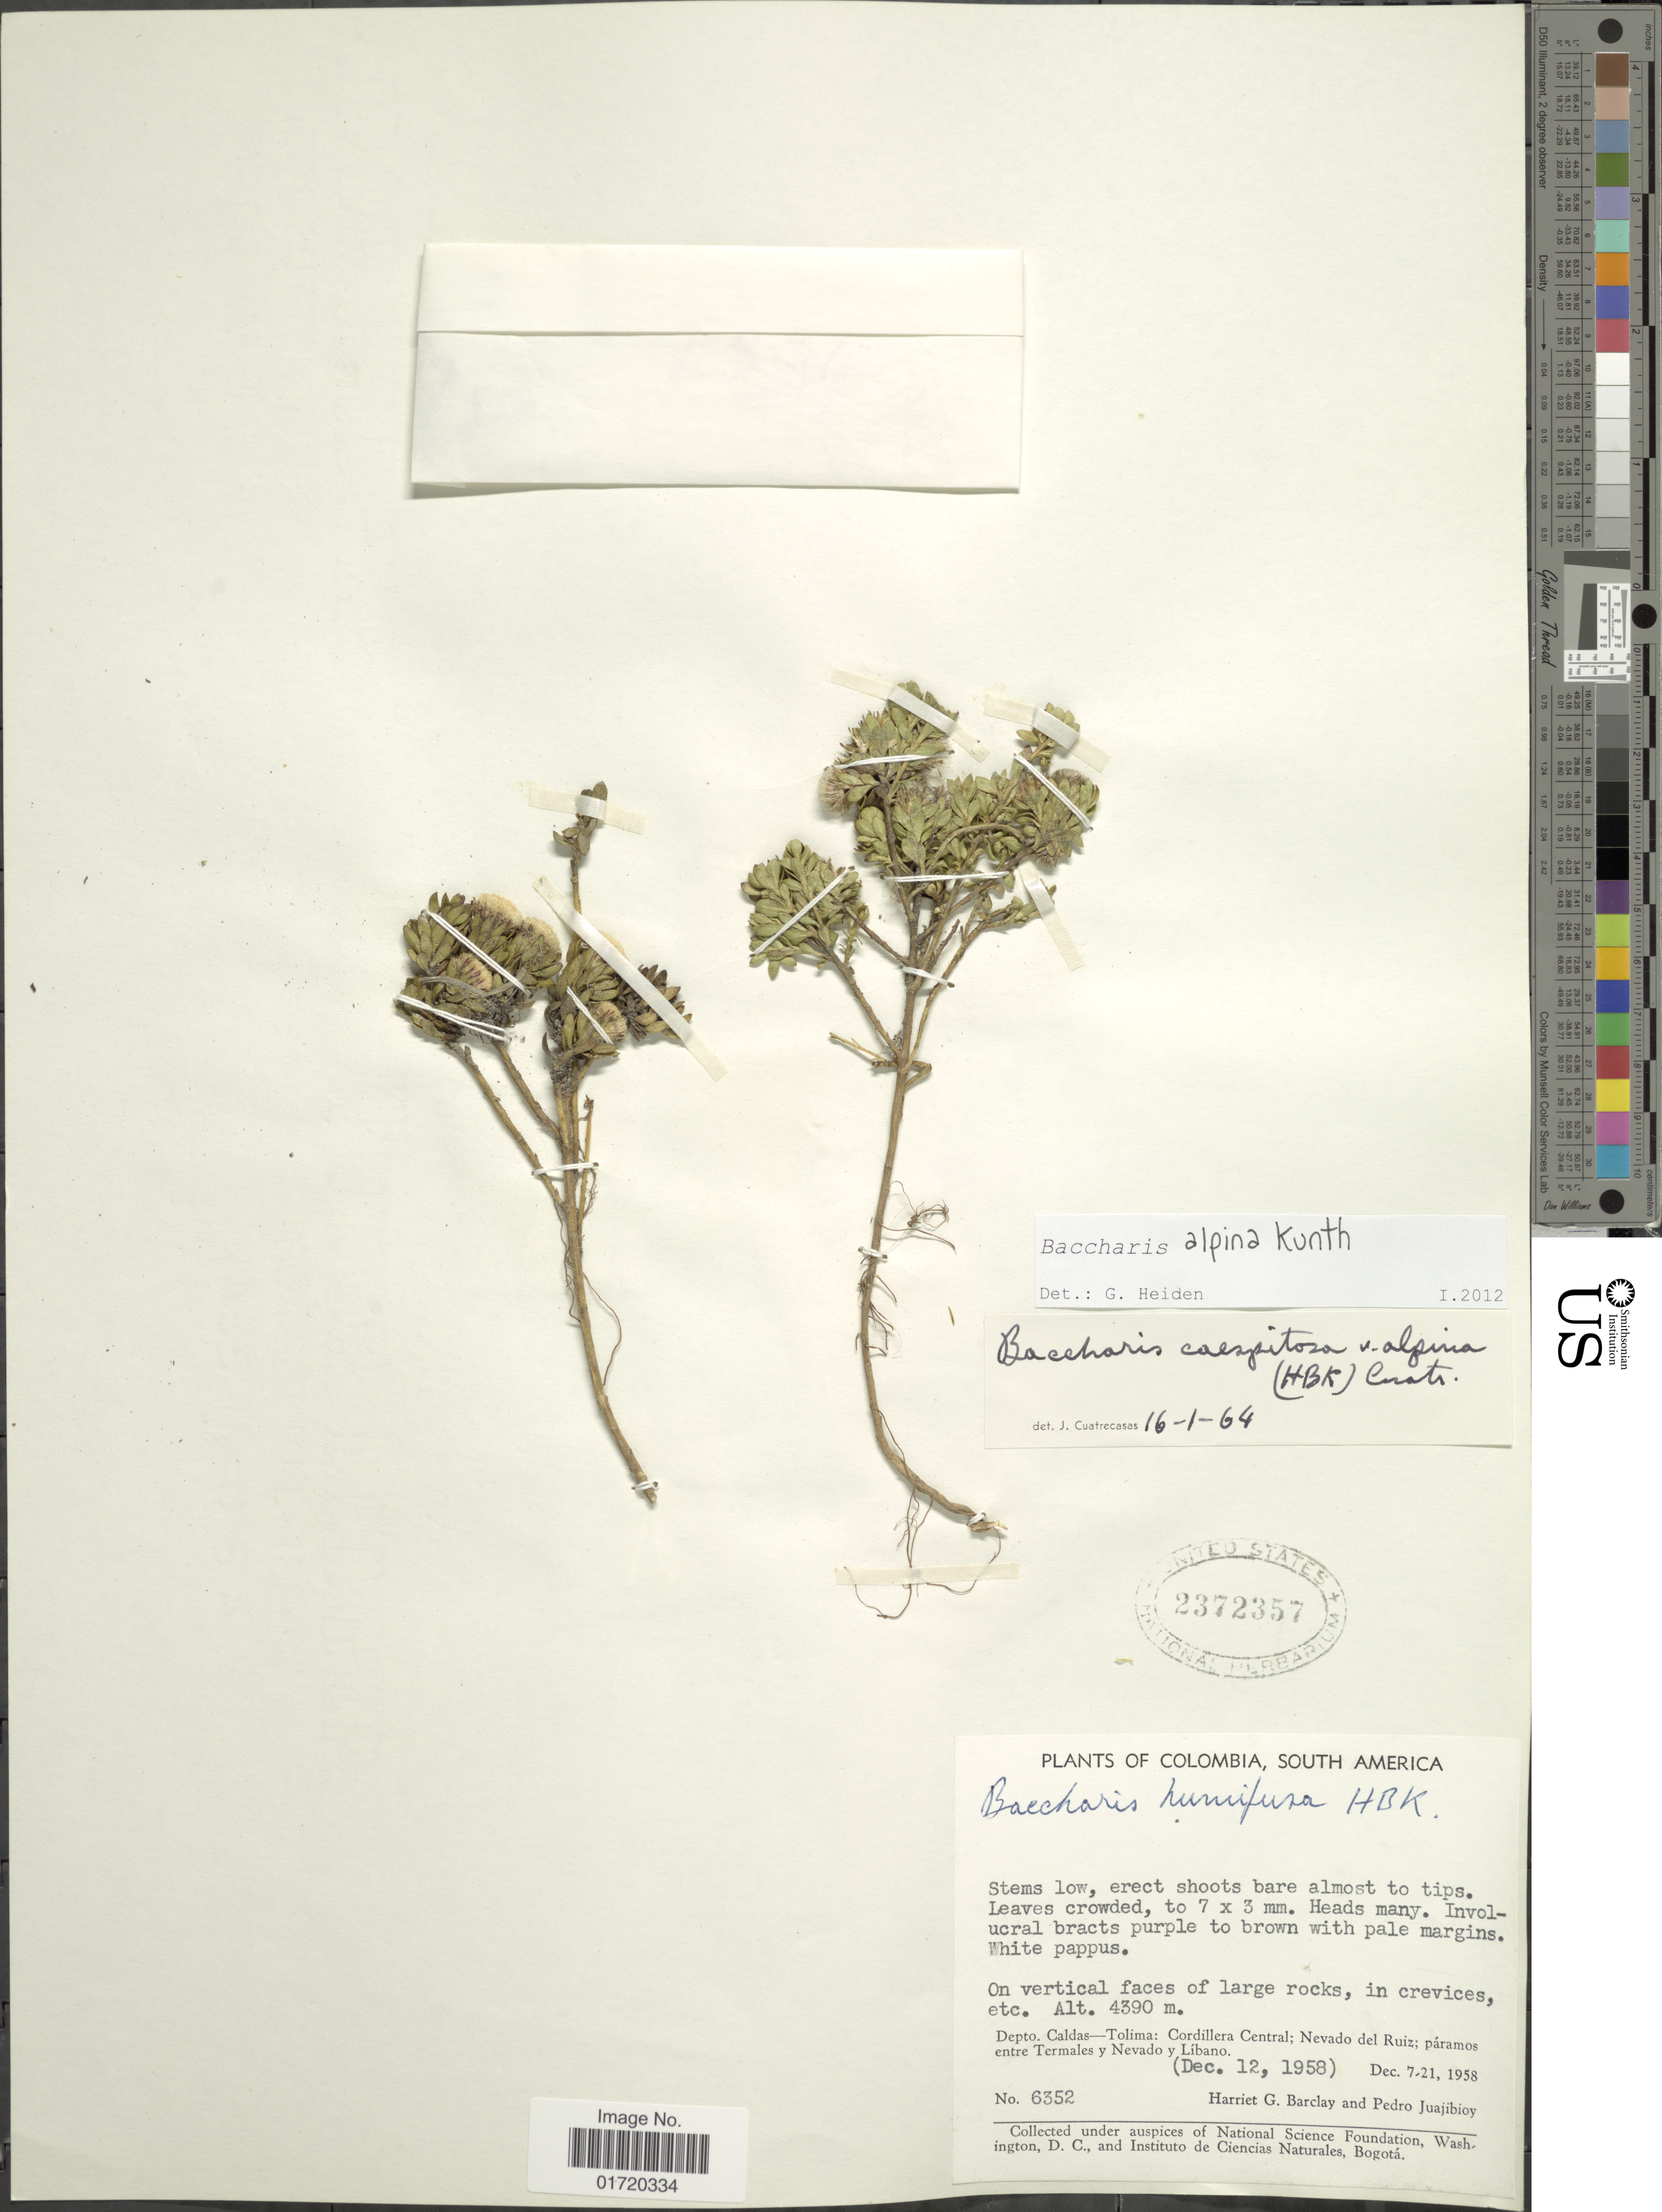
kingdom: Plantae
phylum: Tracheophyta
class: Magnoliopsida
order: Asterales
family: Asteraceae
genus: Baccharis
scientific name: Baccharis alpina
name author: Kunth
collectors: H. G. Barclay & P. Juajibioy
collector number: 6352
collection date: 1958-12-12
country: Colombia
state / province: Caldas/Tolima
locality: Cordillera Central, Nevado del Ruiz, paramos entre Termales y Nevado y Libano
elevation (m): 4390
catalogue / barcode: US 2372357